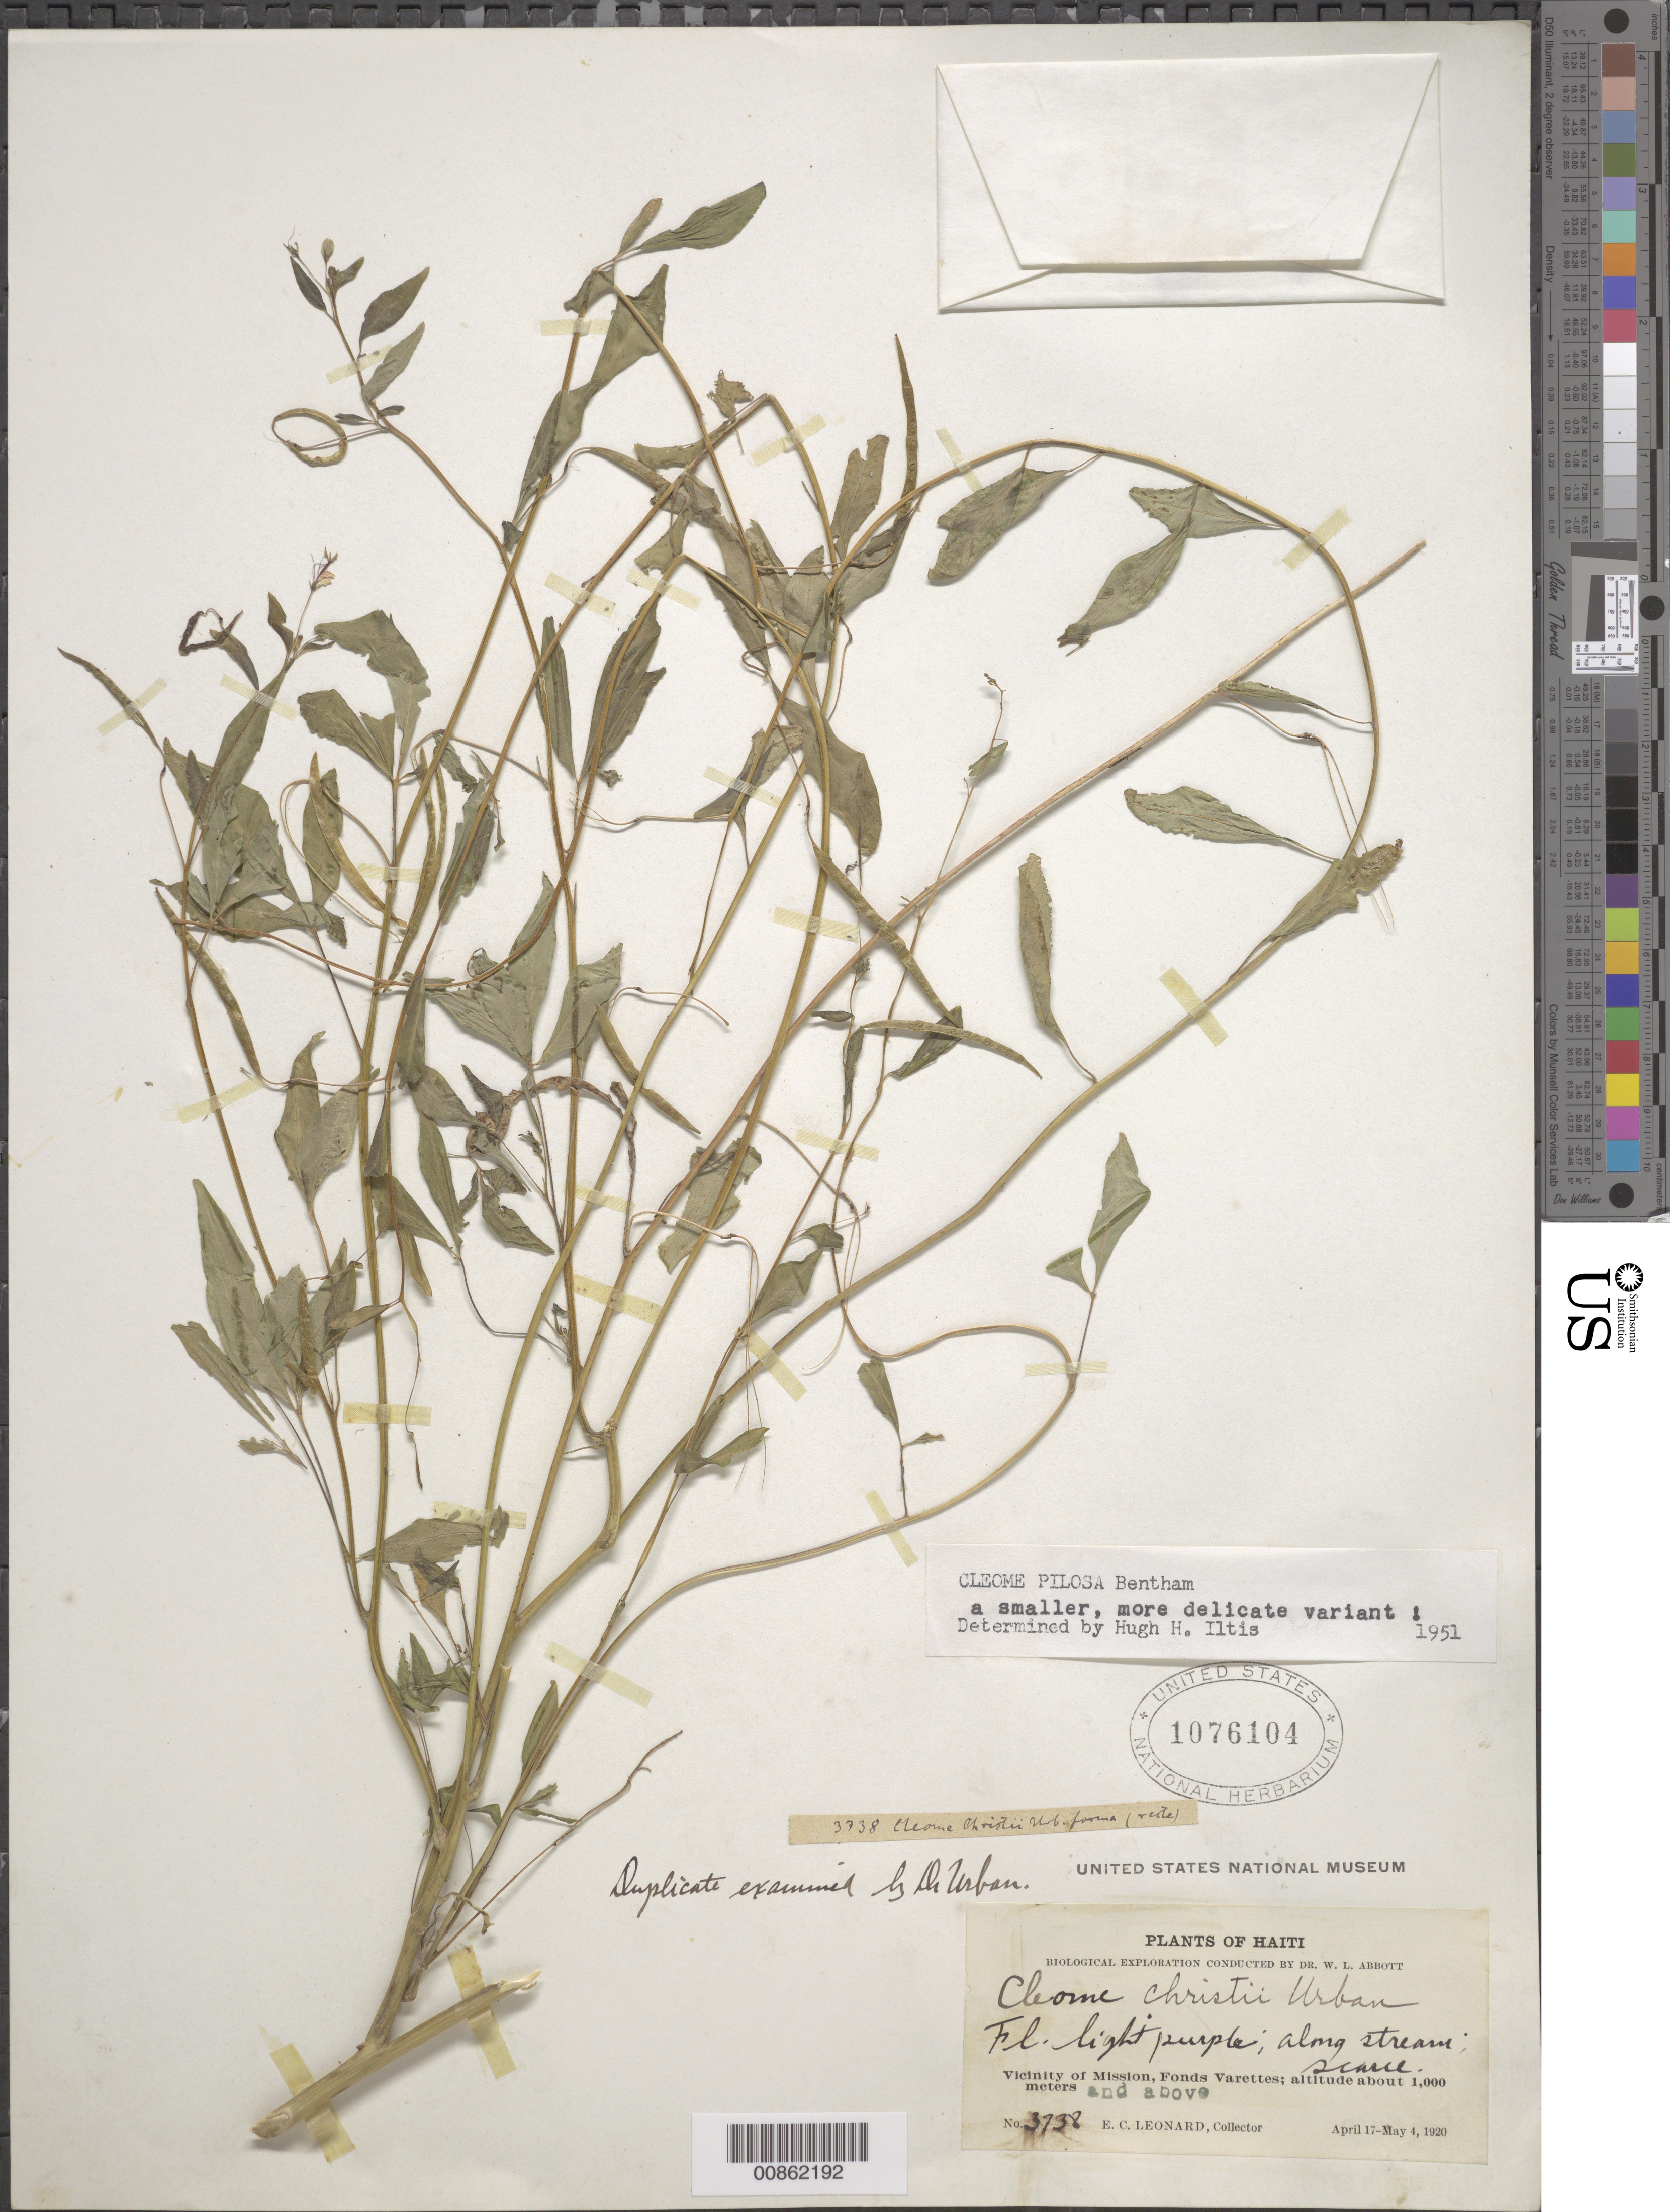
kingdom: Plantae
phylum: Tracheophyta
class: Magnoliopsida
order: Brassicales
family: Cleomaceae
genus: Cochranella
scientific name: Cochranella pilosa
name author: (Benth.) E.M. McGinty & Roalson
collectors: E. C. Leonard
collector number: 3738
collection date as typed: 17 Apr 1920 to 04 May 1920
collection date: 1920-04-17/1920-05-04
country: Haiti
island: Hispaniola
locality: Vicinity of Mission, Fonds Varettes.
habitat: Along stream.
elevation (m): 1000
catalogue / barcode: US 1076104